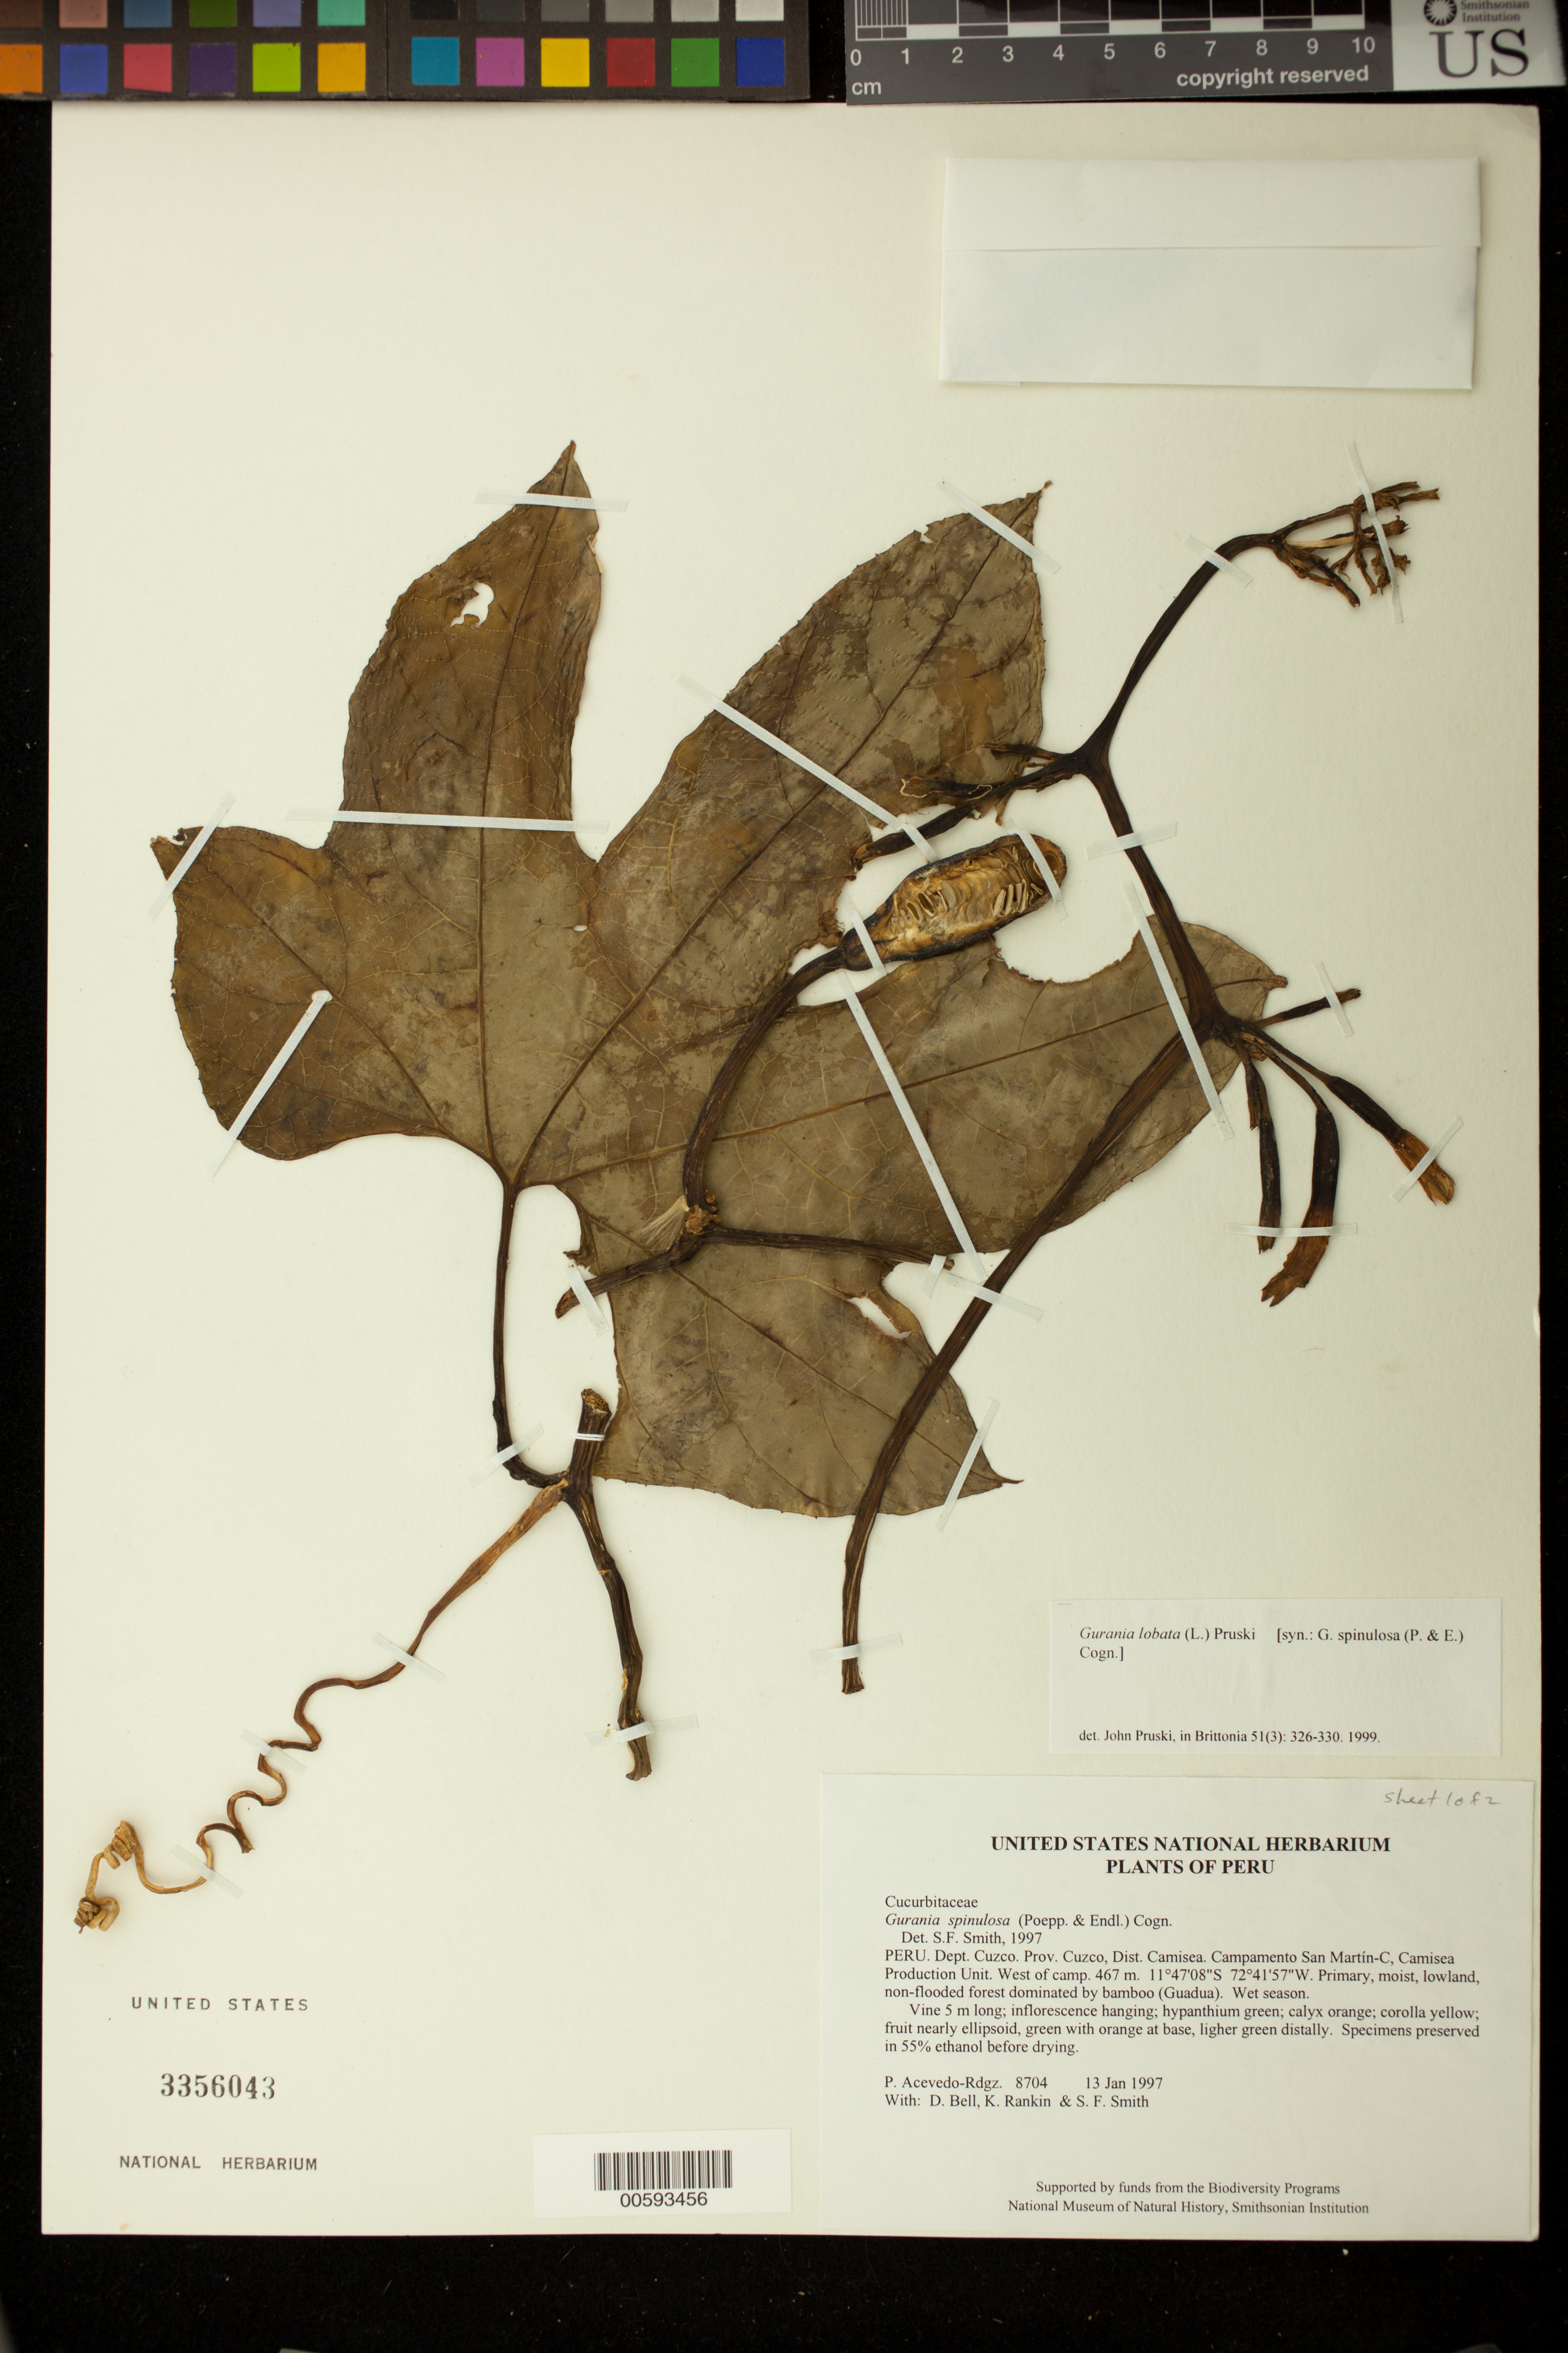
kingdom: Plantae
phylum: Tracheophyta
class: Magnoliopsida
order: Cucurbitales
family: Cucurbitaceae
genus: Gurania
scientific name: Gurania spinulosa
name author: (Poepp. & Endl.) Cogn.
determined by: Smith, Stephen F., (US), NMNH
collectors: P. Acevedo-Rodr., D. A. Bell, K. B. Rankin & S.F. Smith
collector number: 8704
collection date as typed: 13 Jan 1997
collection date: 1997-01-13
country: Peru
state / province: Cusco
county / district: Cusco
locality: Districto Camisea, Campamento San Martín-C, Camisea Production Unit. West of camp.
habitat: Primary, moist, lowland, non-flooded forest dominated by bamboo (Guadua). Wet season.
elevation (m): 467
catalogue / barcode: US 3356043